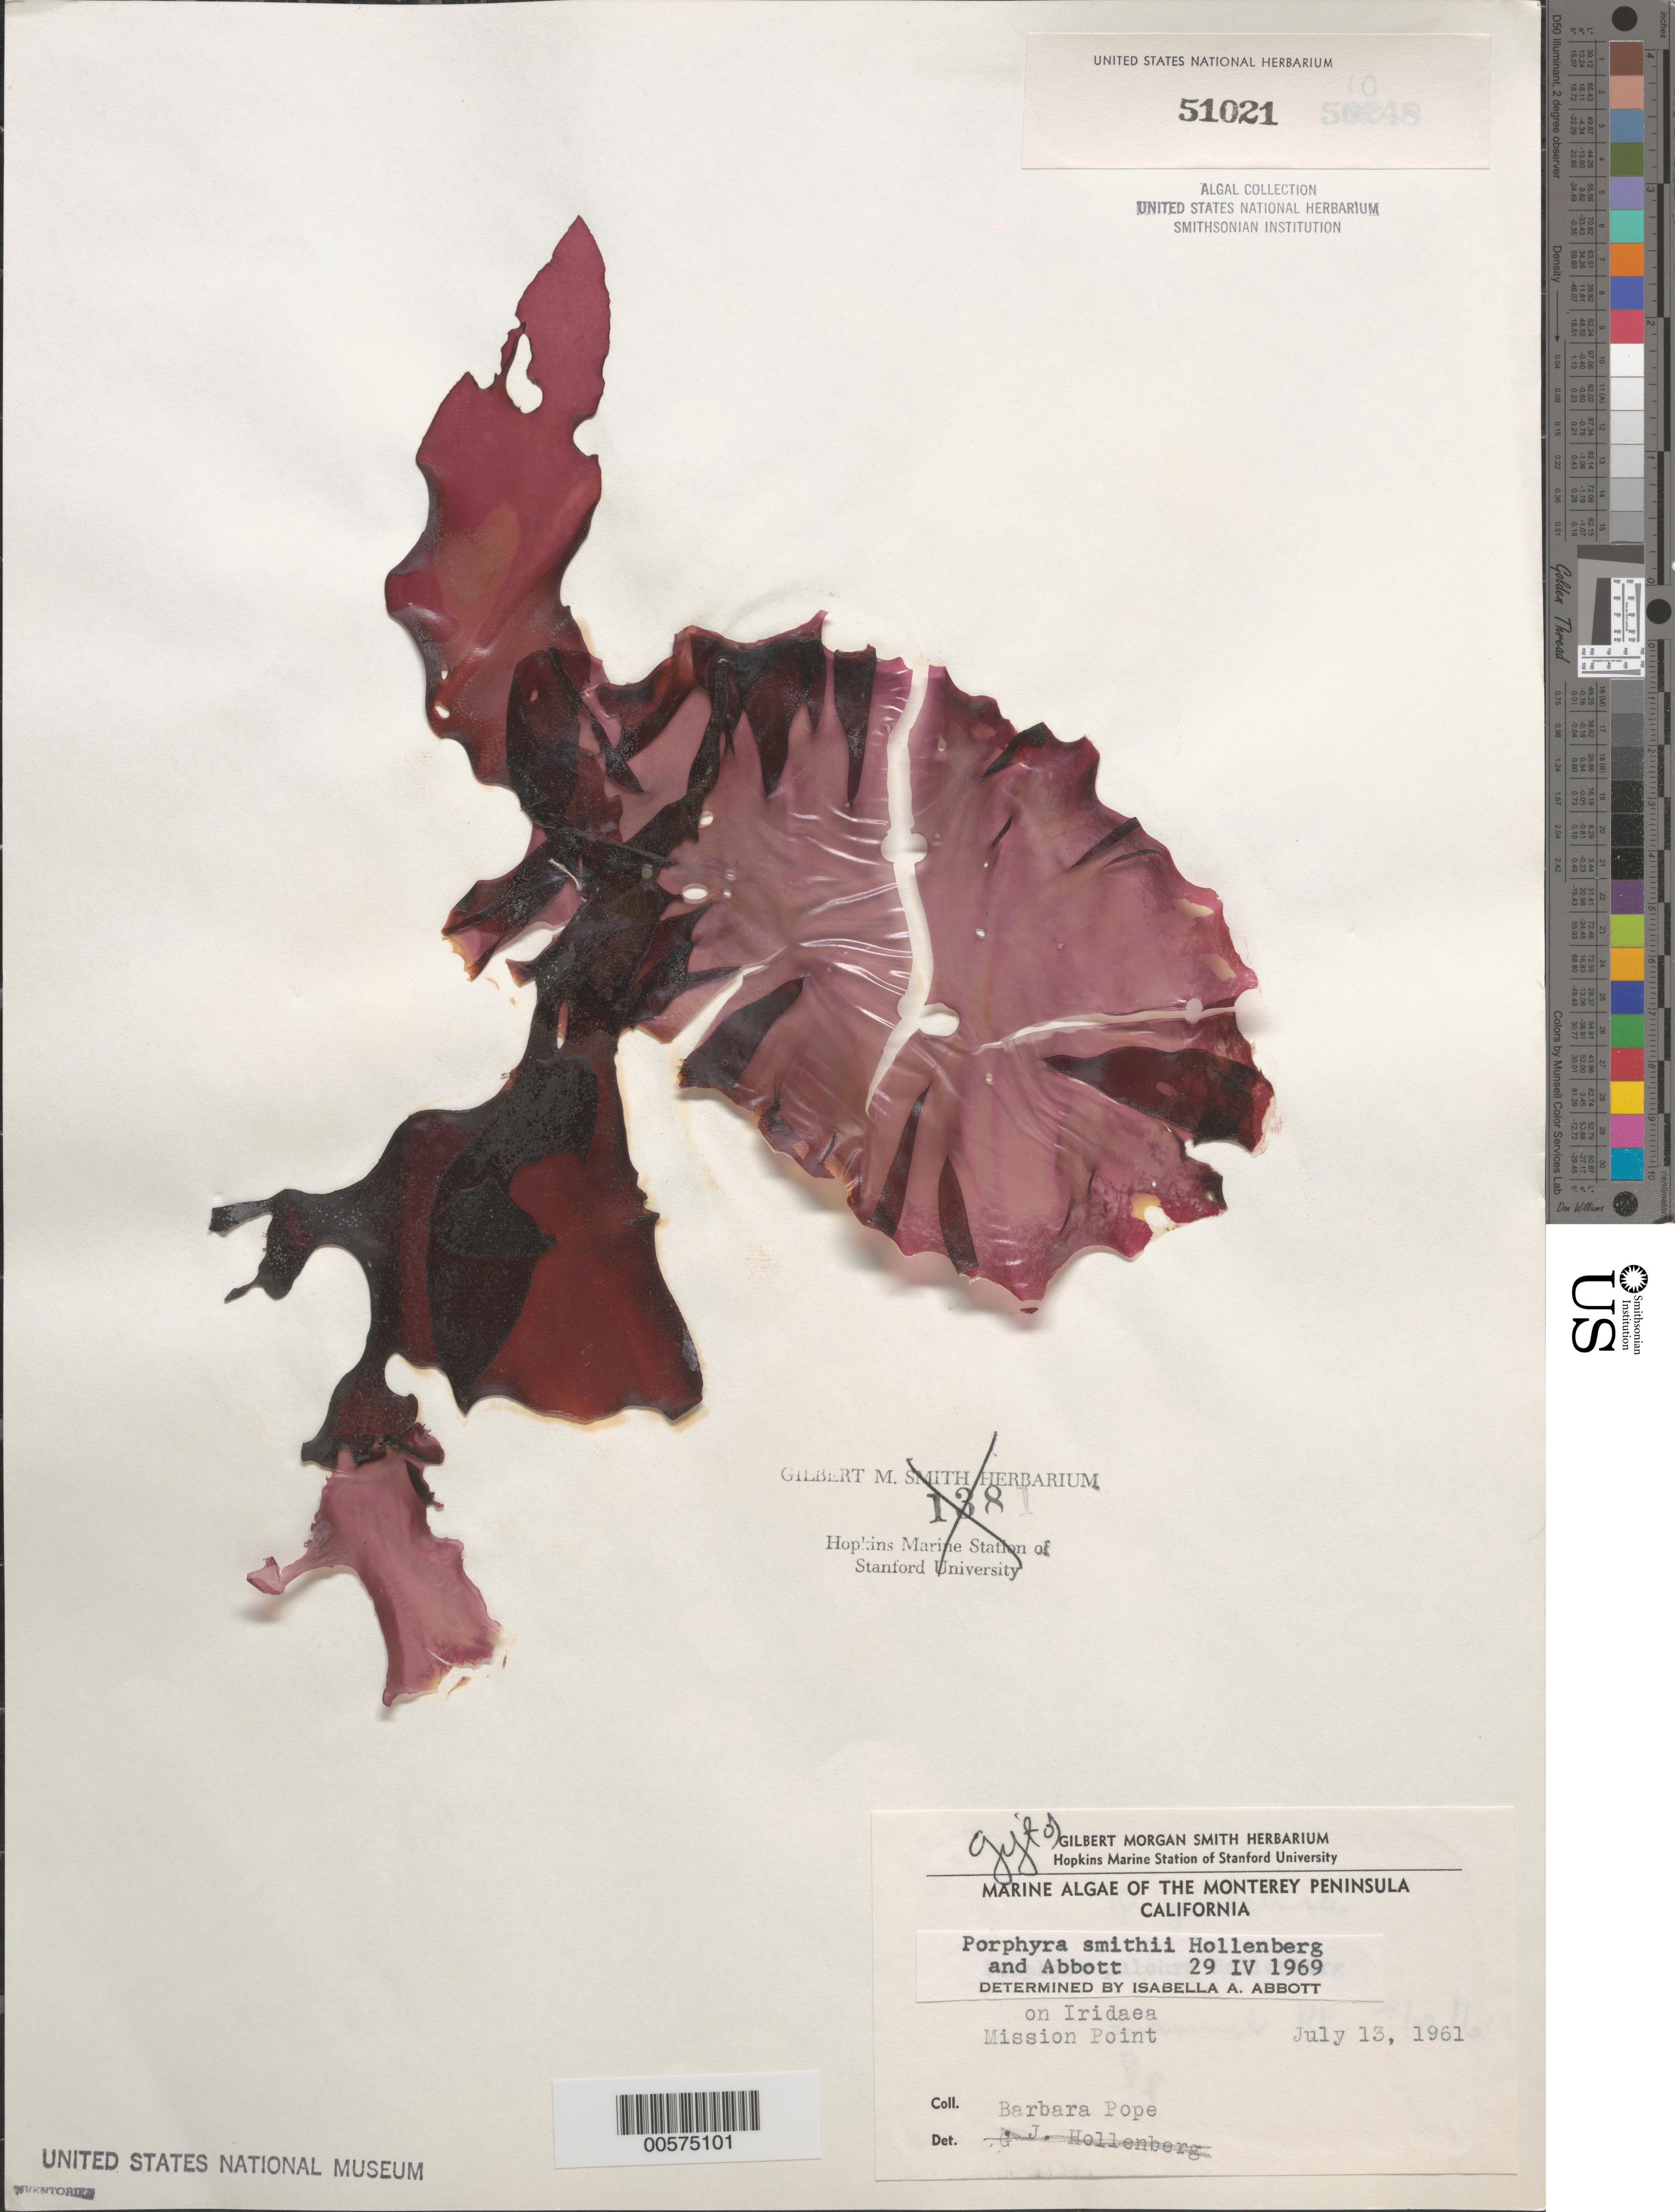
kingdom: Plantae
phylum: Rhodophyta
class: Bangiophyceae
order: Bangiales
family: Bangiaceae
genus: Pyropia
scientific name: Pyropia smithii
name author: (Hollenb. & I.A. Abbott) S.C. Lindstrom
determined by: Algae name updating Project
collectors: B. Pope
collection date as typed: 13 Jul 1961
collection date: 1961-07-13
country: United States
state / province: California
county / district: Monterey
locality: Mission Point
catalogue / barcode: US 51021